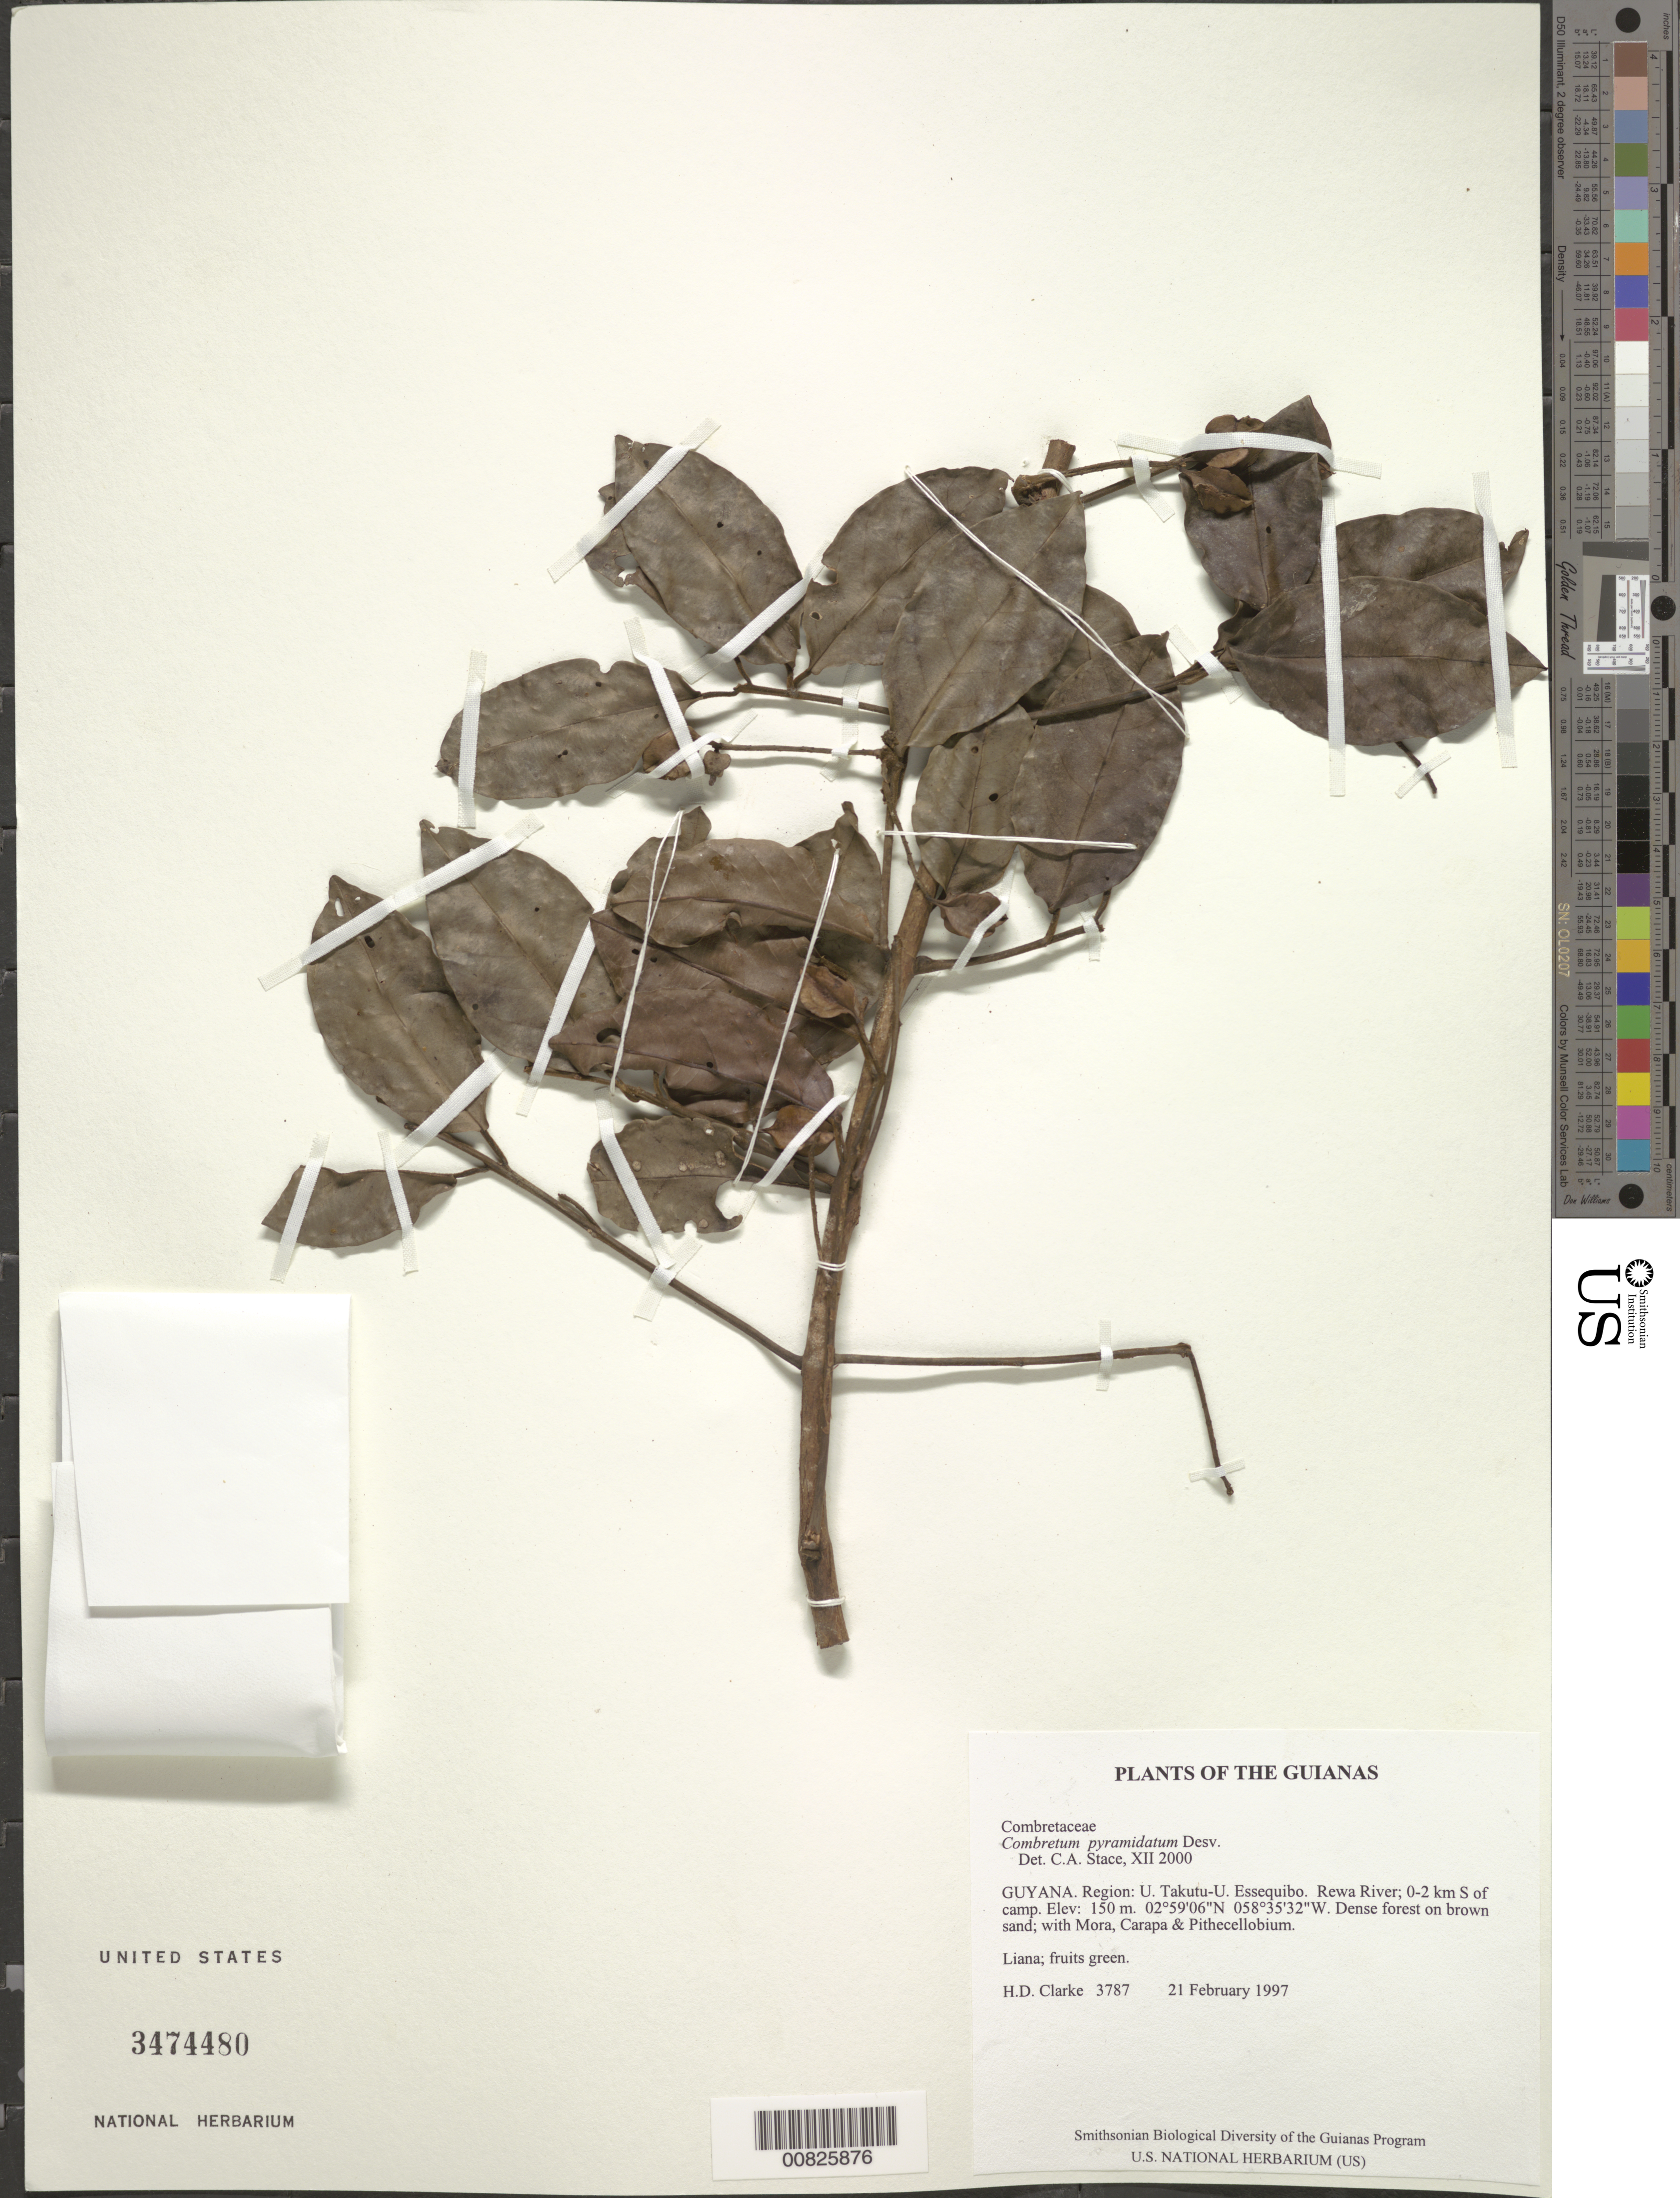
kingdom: Plantae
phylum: Tracheophyta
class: Magnoliopsida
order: Myrtales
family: Combretaceae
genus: Combretum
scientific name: Combretum pyramidatum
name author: Desv.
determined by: Stace, C. A.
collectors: H. D. Clarke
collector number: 3787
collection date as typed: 21 February 1997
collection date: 1997-02-21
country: Guyana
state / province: U. Takutu-U. Essequibo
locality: Rewa River; 0-2 km S of camp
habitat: Dense forest on brown sand; with Mora, Carapa & Pithecellobium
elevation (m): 150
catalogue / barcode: US 3474480